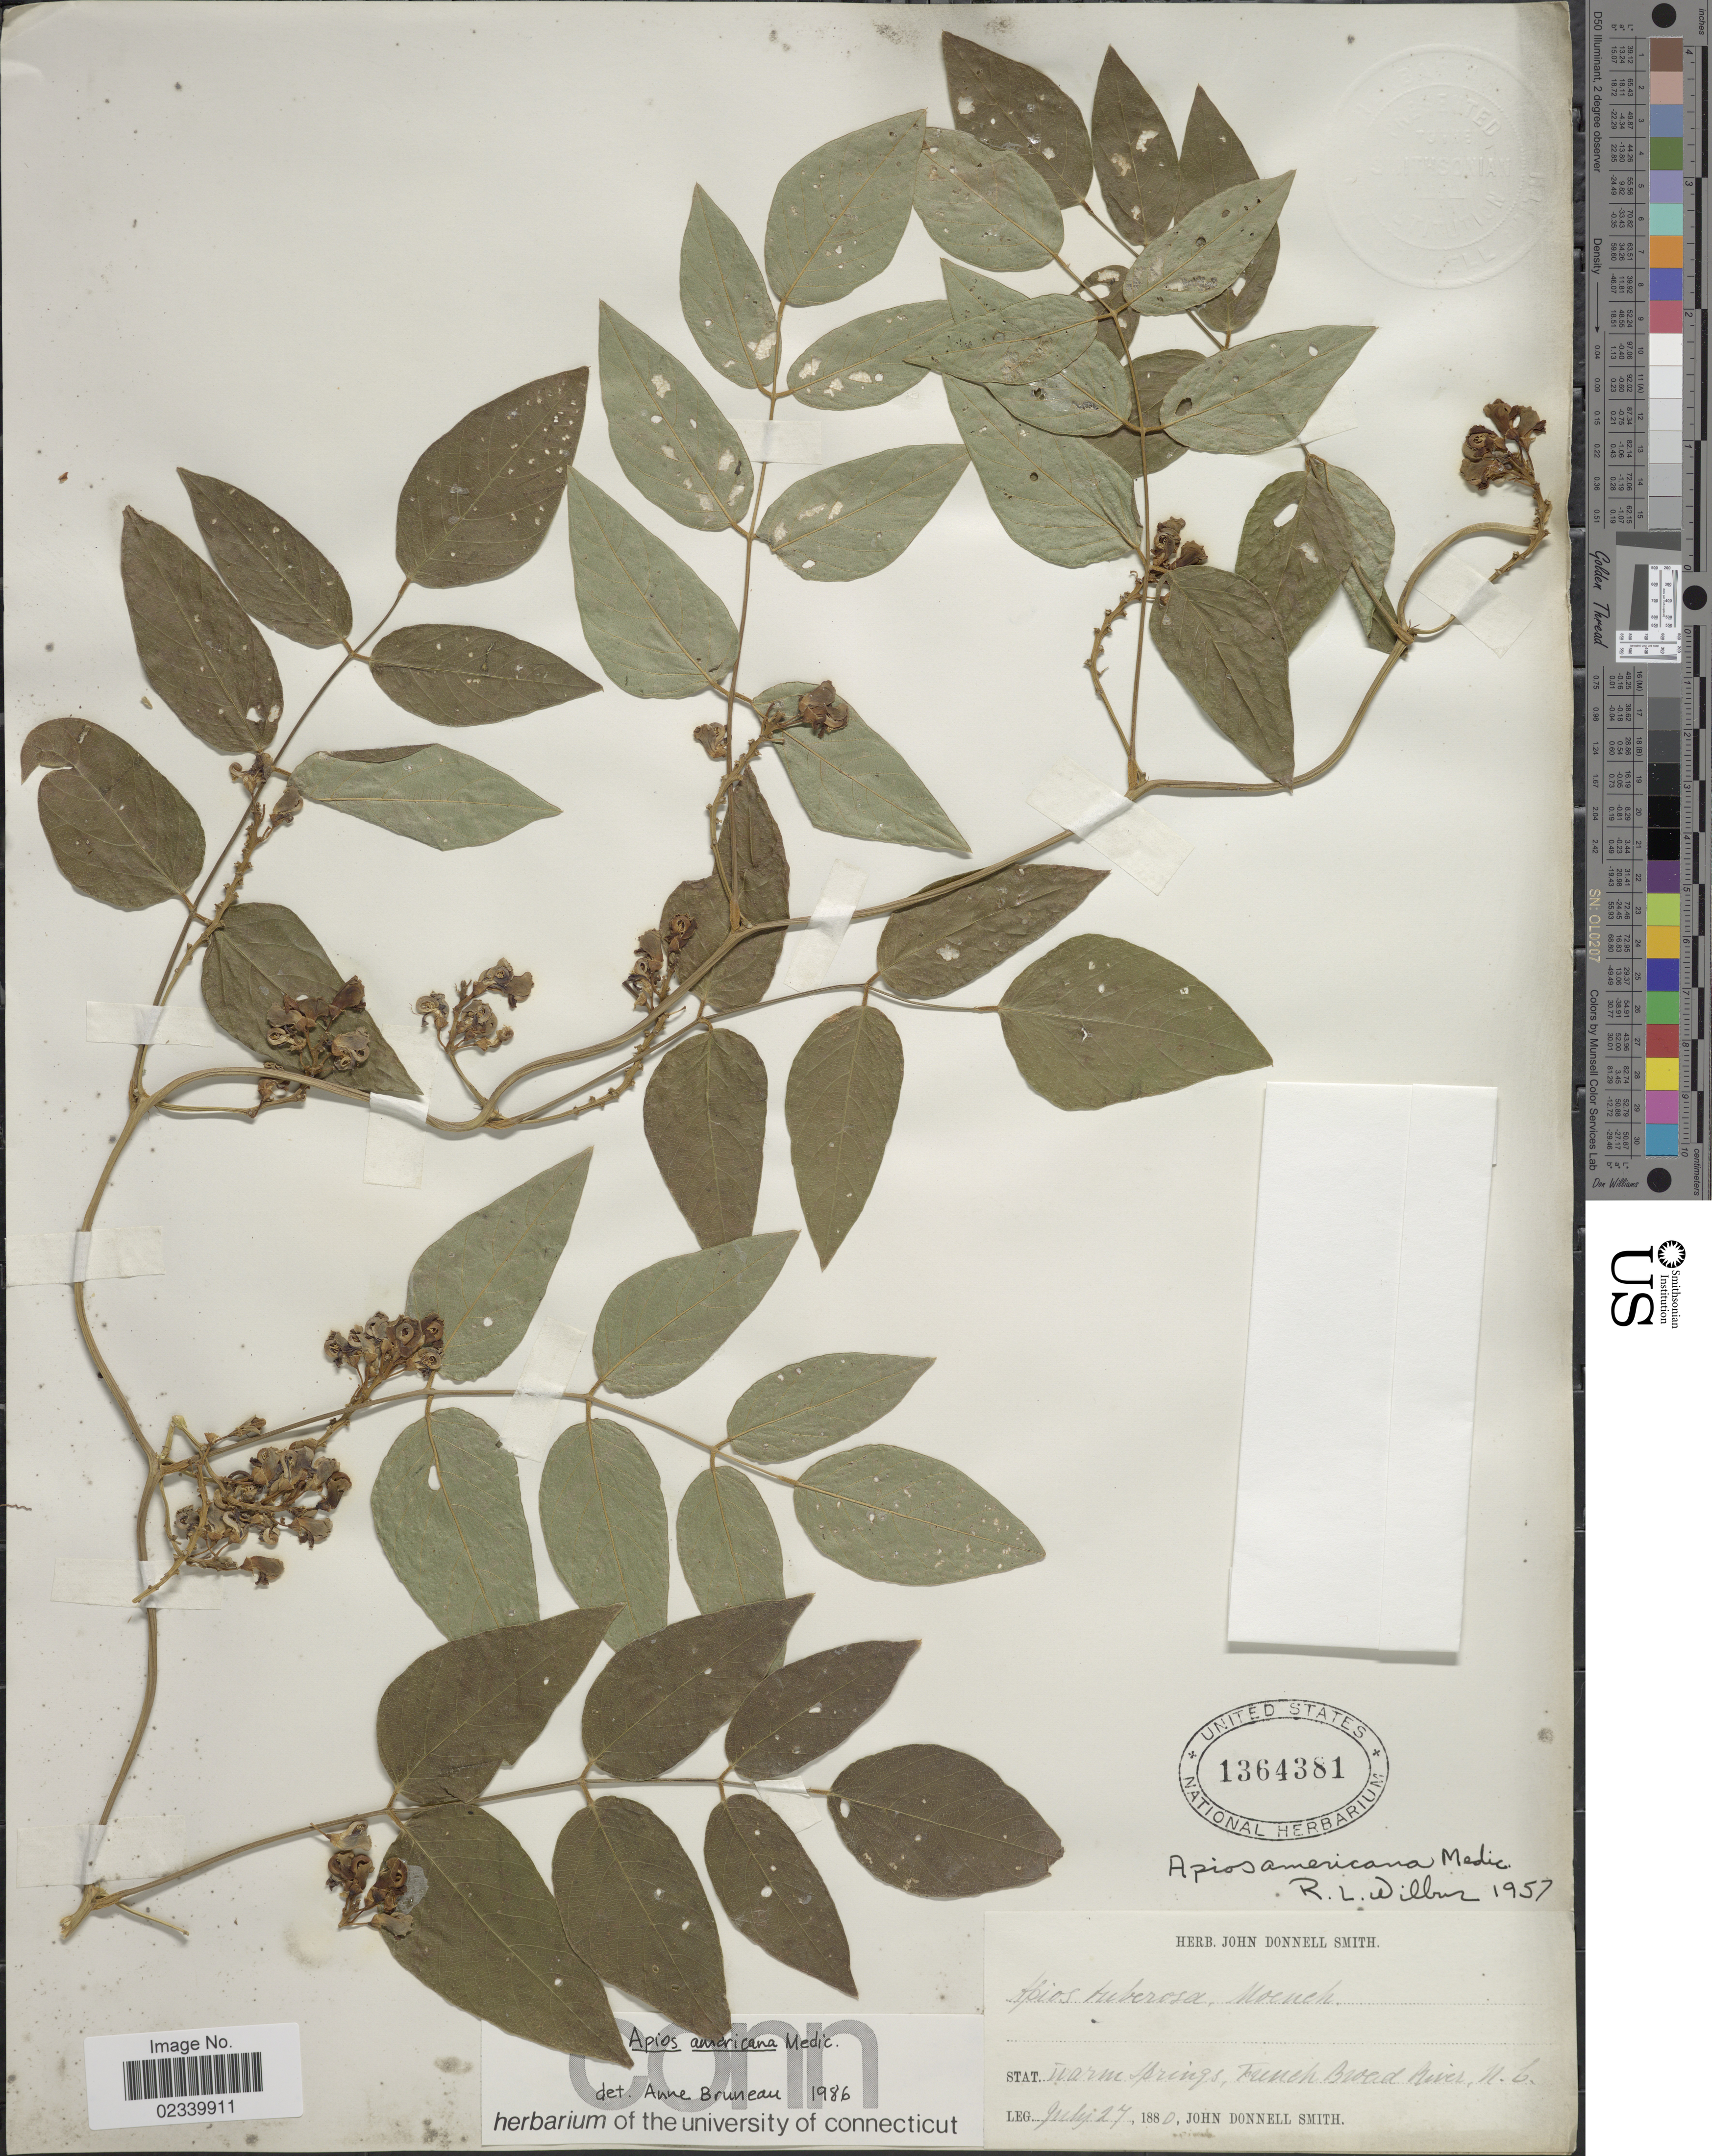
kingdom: Plantae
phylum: Tracheophyta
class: Magnoliopsida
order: Fabales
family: Fabaceae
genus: Apios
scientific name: Apios americana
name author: Medik.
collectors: J. Donnell Smith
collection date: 1880-07-27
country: United States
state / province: North Carolina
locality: Warm springs, French Broad River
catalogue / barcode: US 1364381